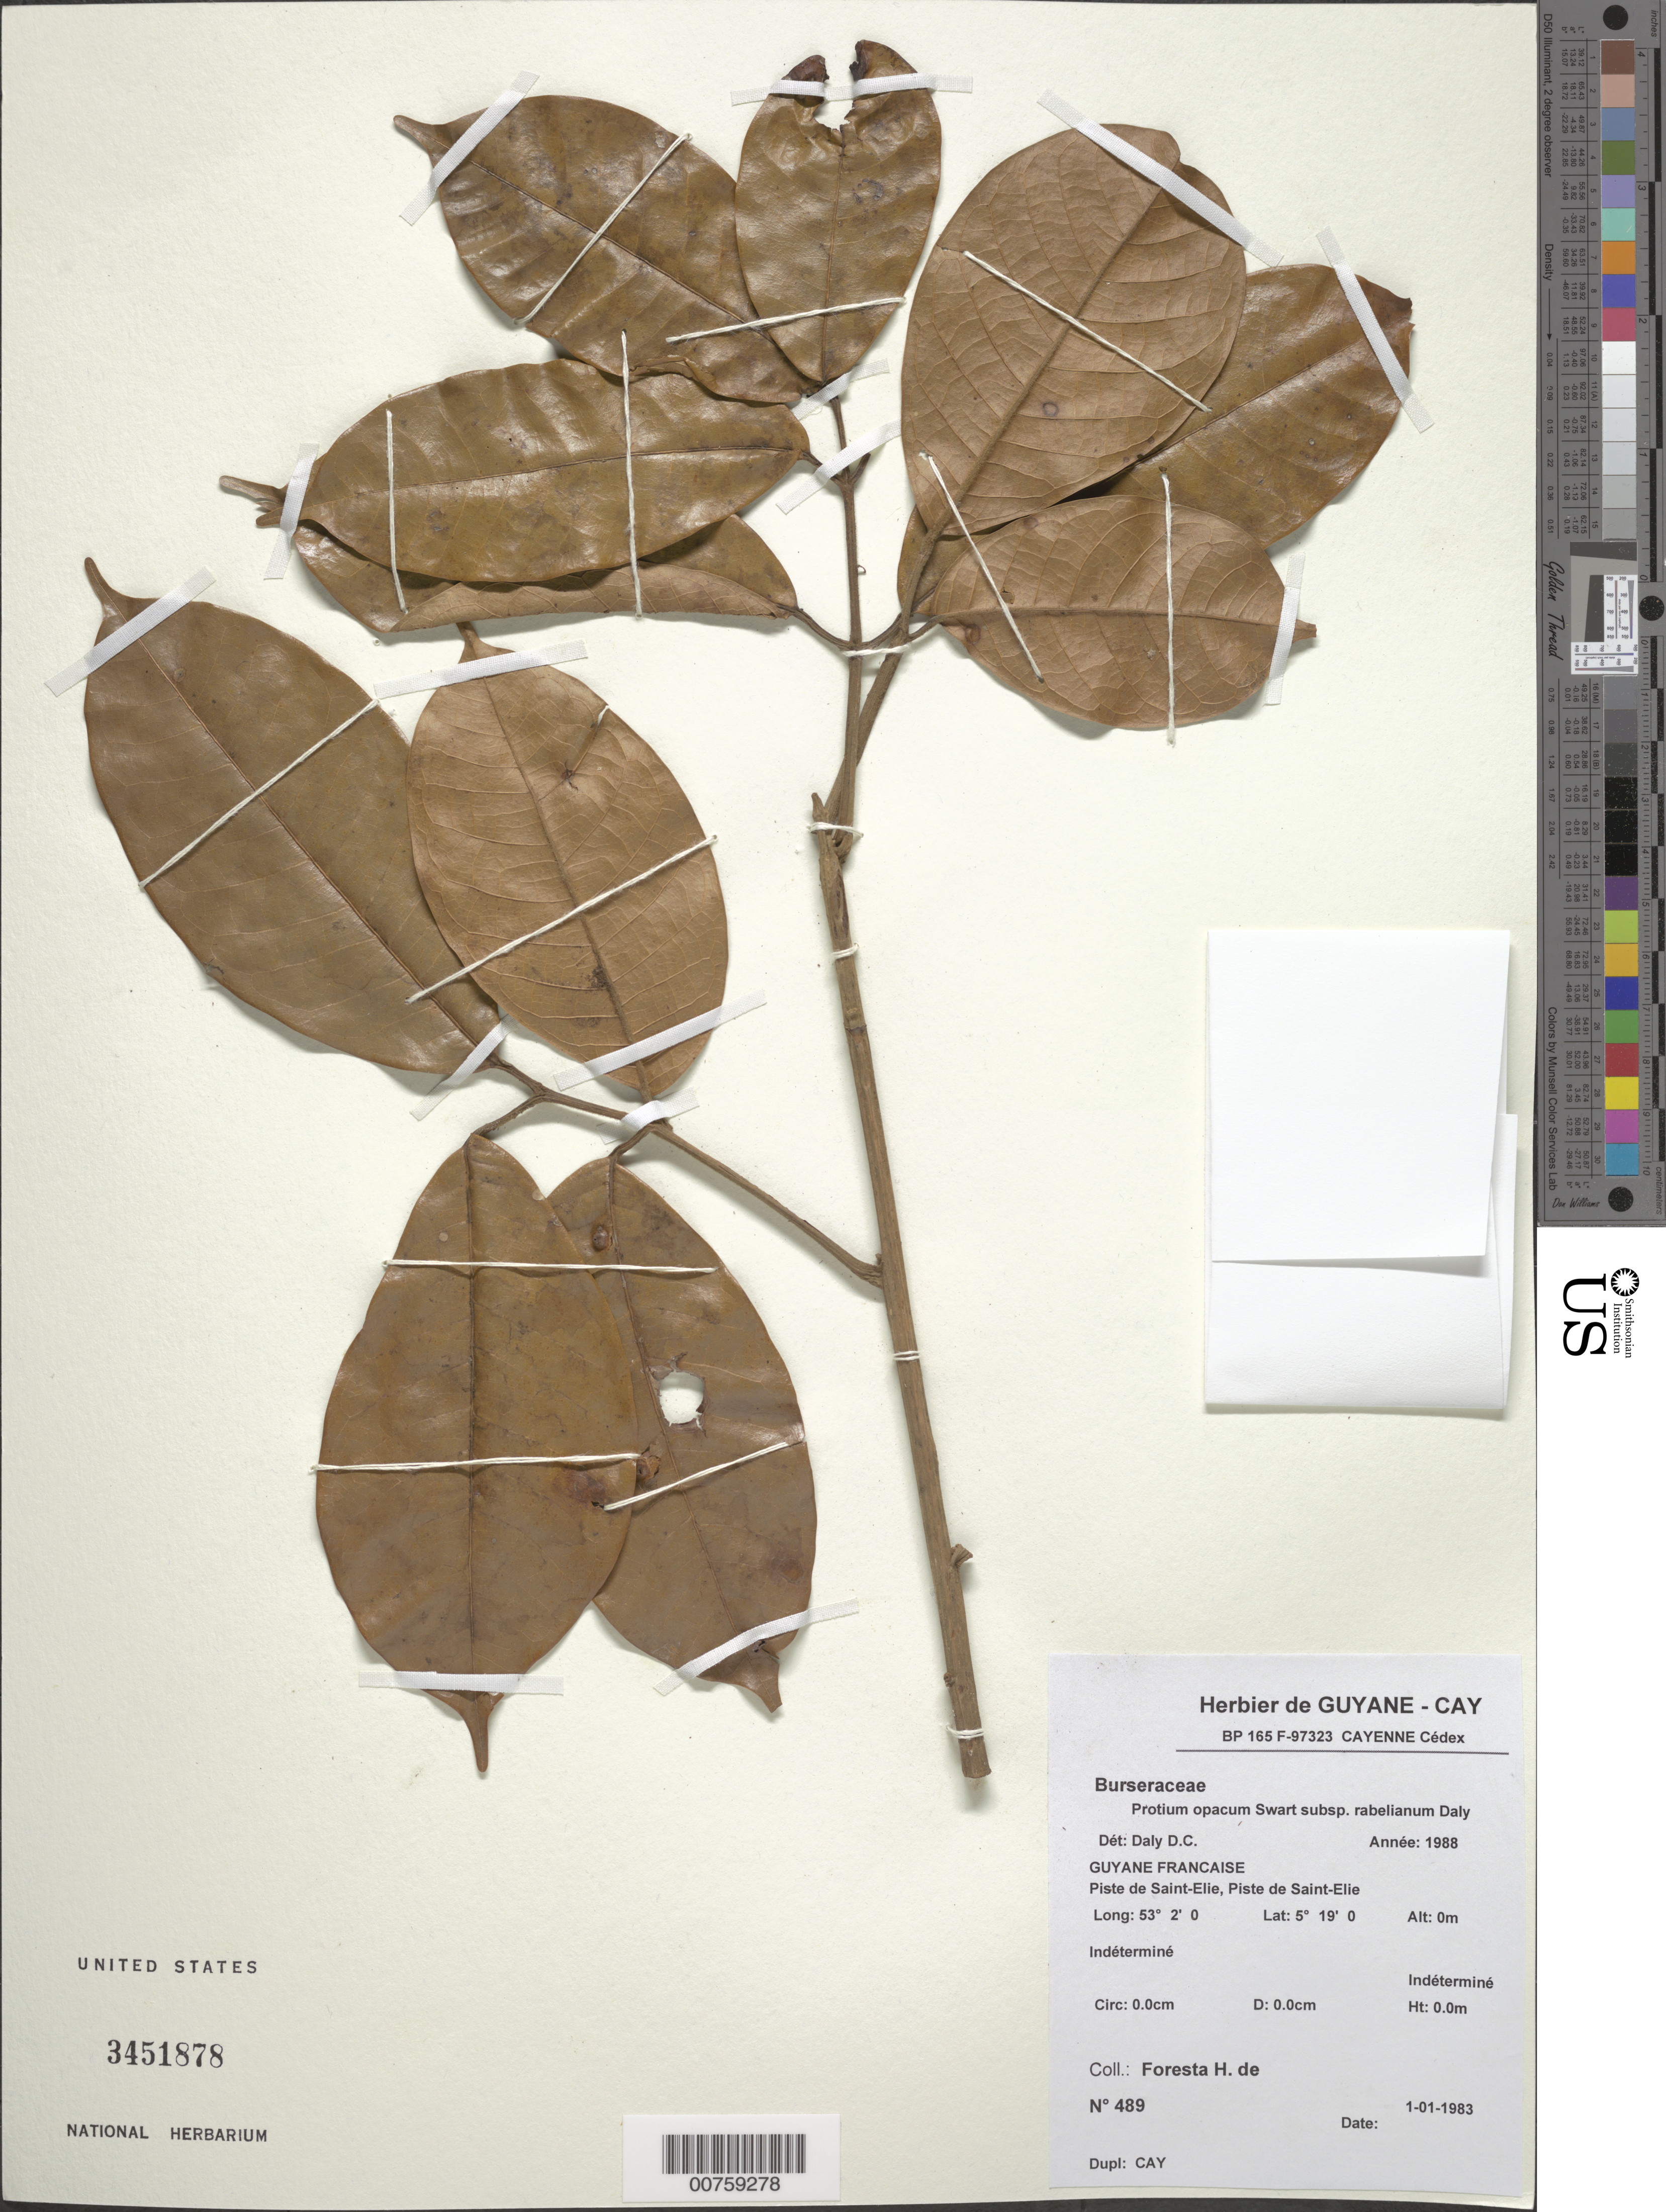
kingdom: Plantae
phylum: Tracheophyta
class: Magnoliopsida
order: Sapindales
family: Burseraceae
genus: Protium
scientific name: Protium opacum subsp. rabelianum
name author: Daly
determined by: Daly, D. C.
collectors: H. de Foresta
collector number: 489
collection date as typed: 1-Jan-83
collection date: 1983-01-01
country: French Guiana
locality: Piste de Saint-Élie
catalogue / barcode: US 3451878